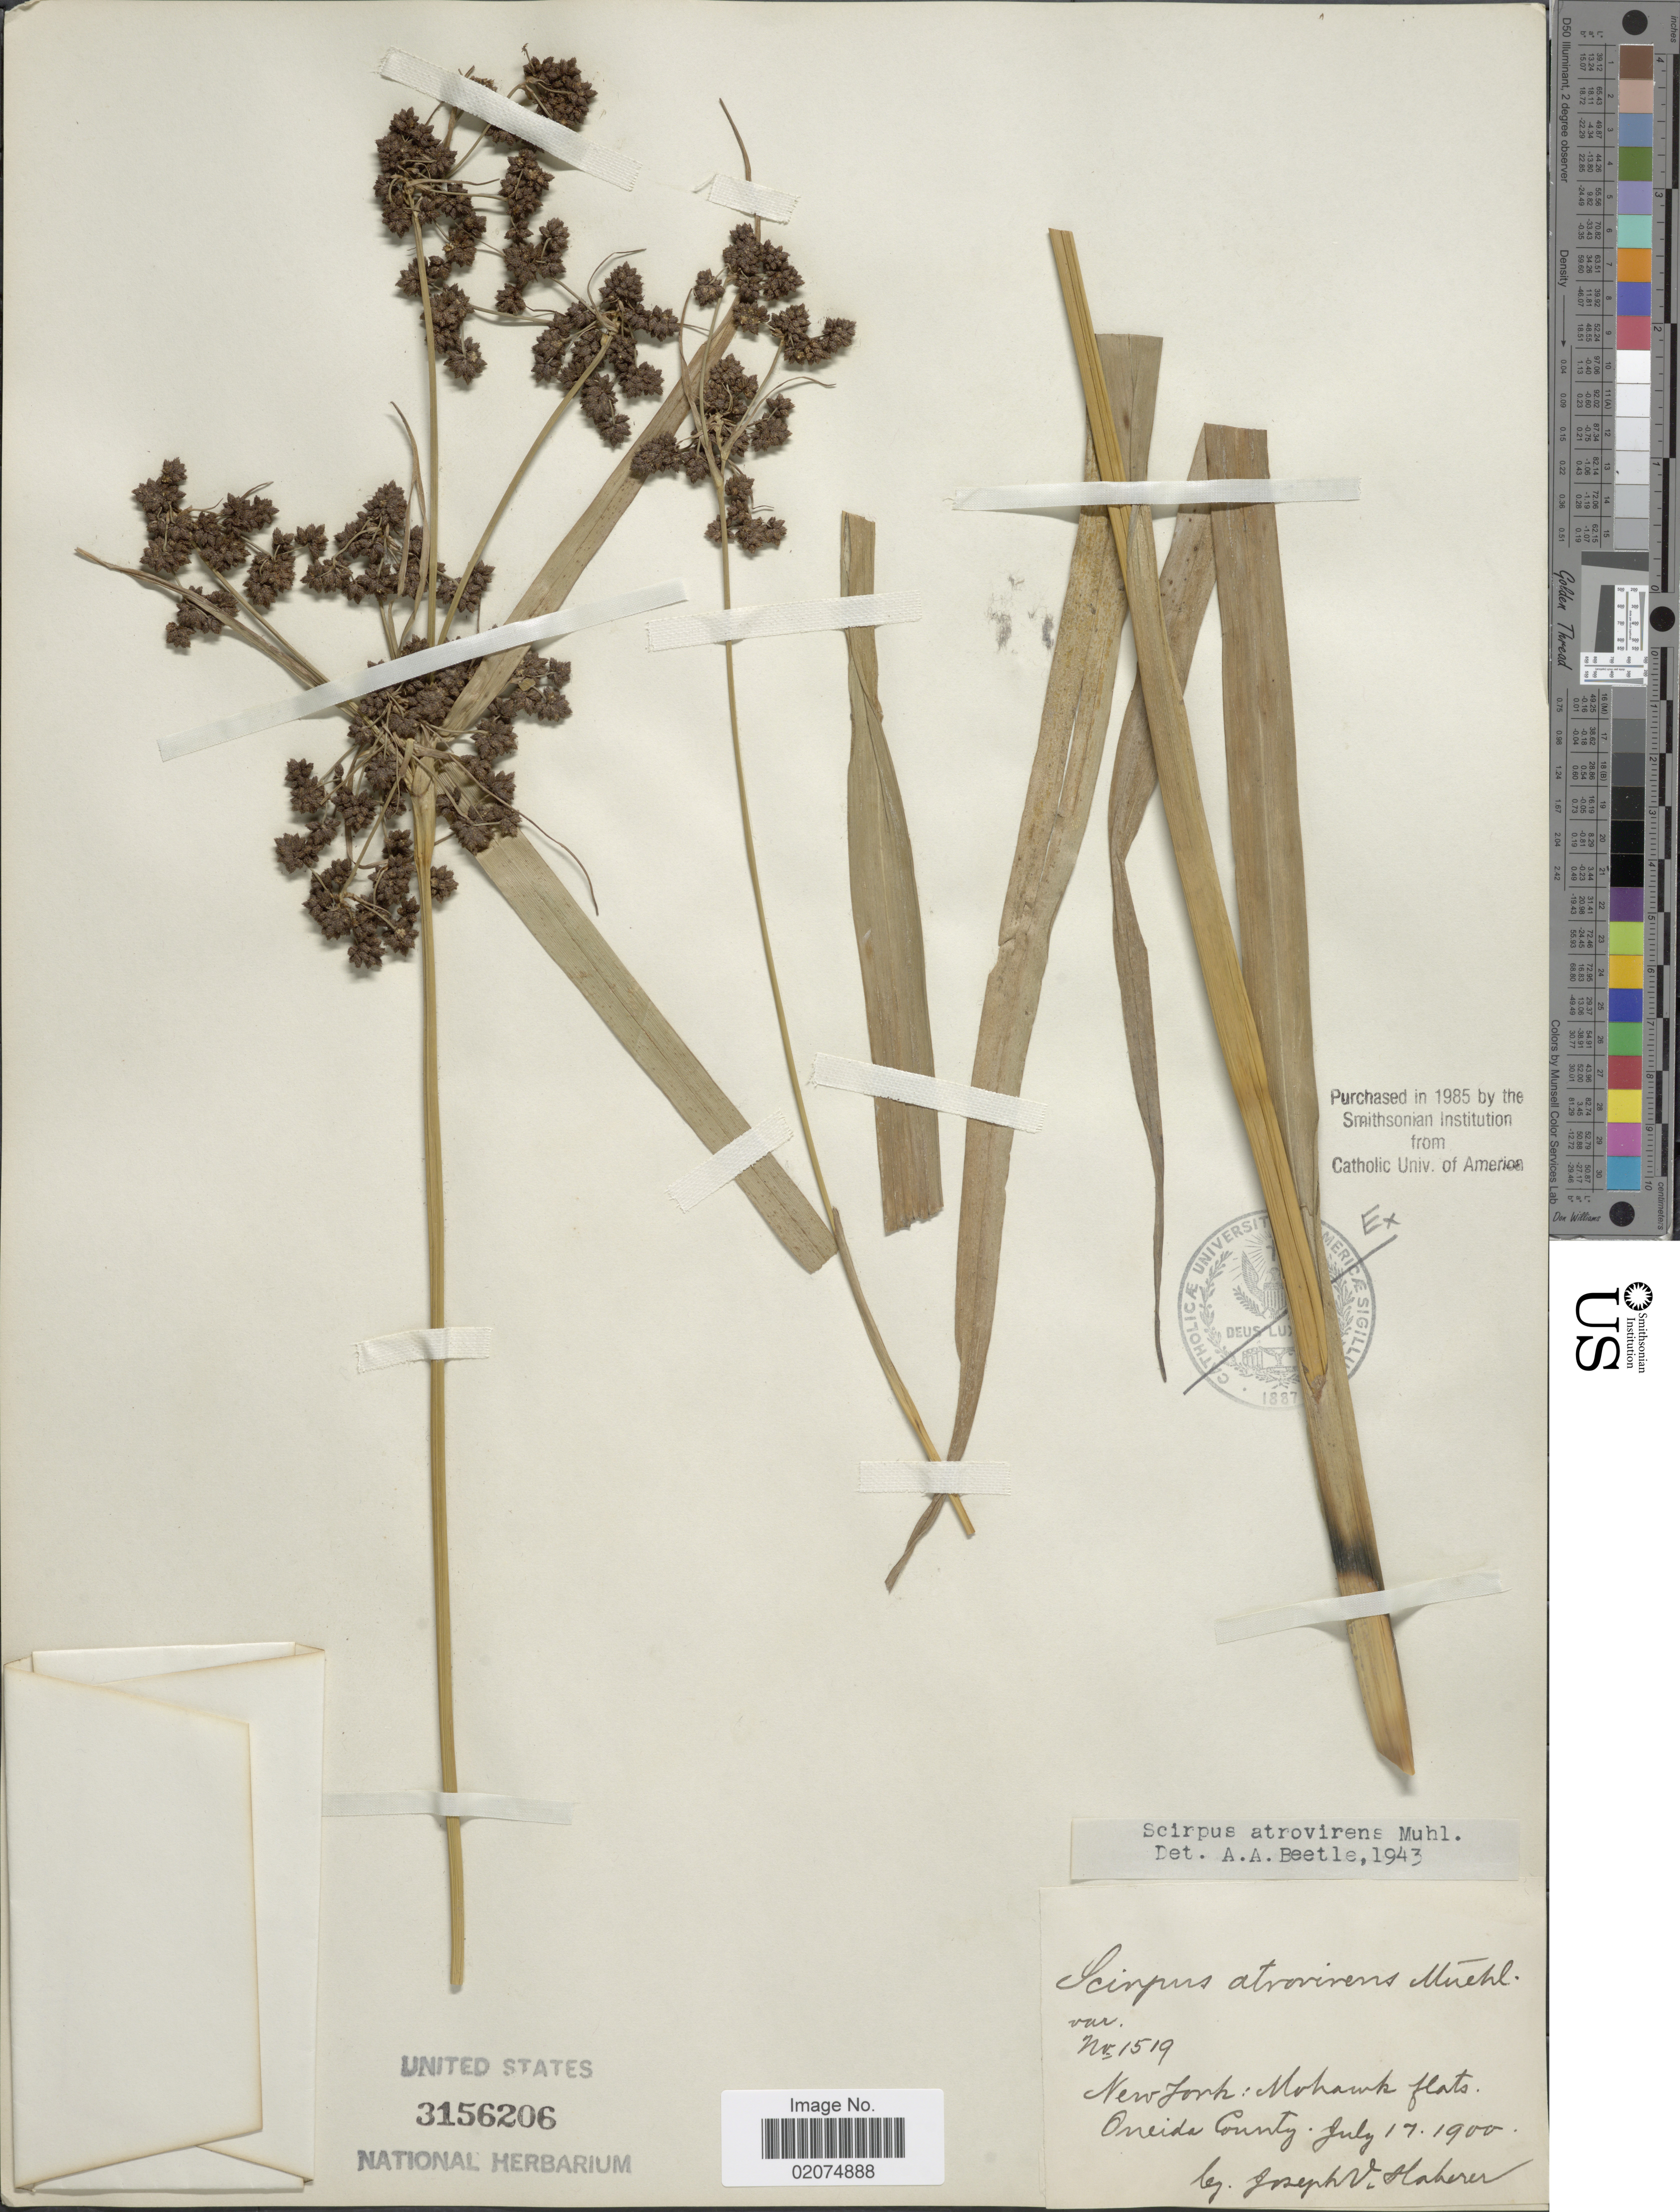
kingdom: Plantae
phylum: Tracheophyta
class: Liliopsida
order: Poales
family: Cyperaceae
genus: Scirpus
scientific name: Scirpus atrovirens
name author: Willd.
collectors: J. V. Haberer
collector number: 1519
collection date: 1900-07-17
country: United States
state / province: New York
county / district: Oneida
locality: Mohawk flats, Oneida County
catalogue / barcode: US 3156206